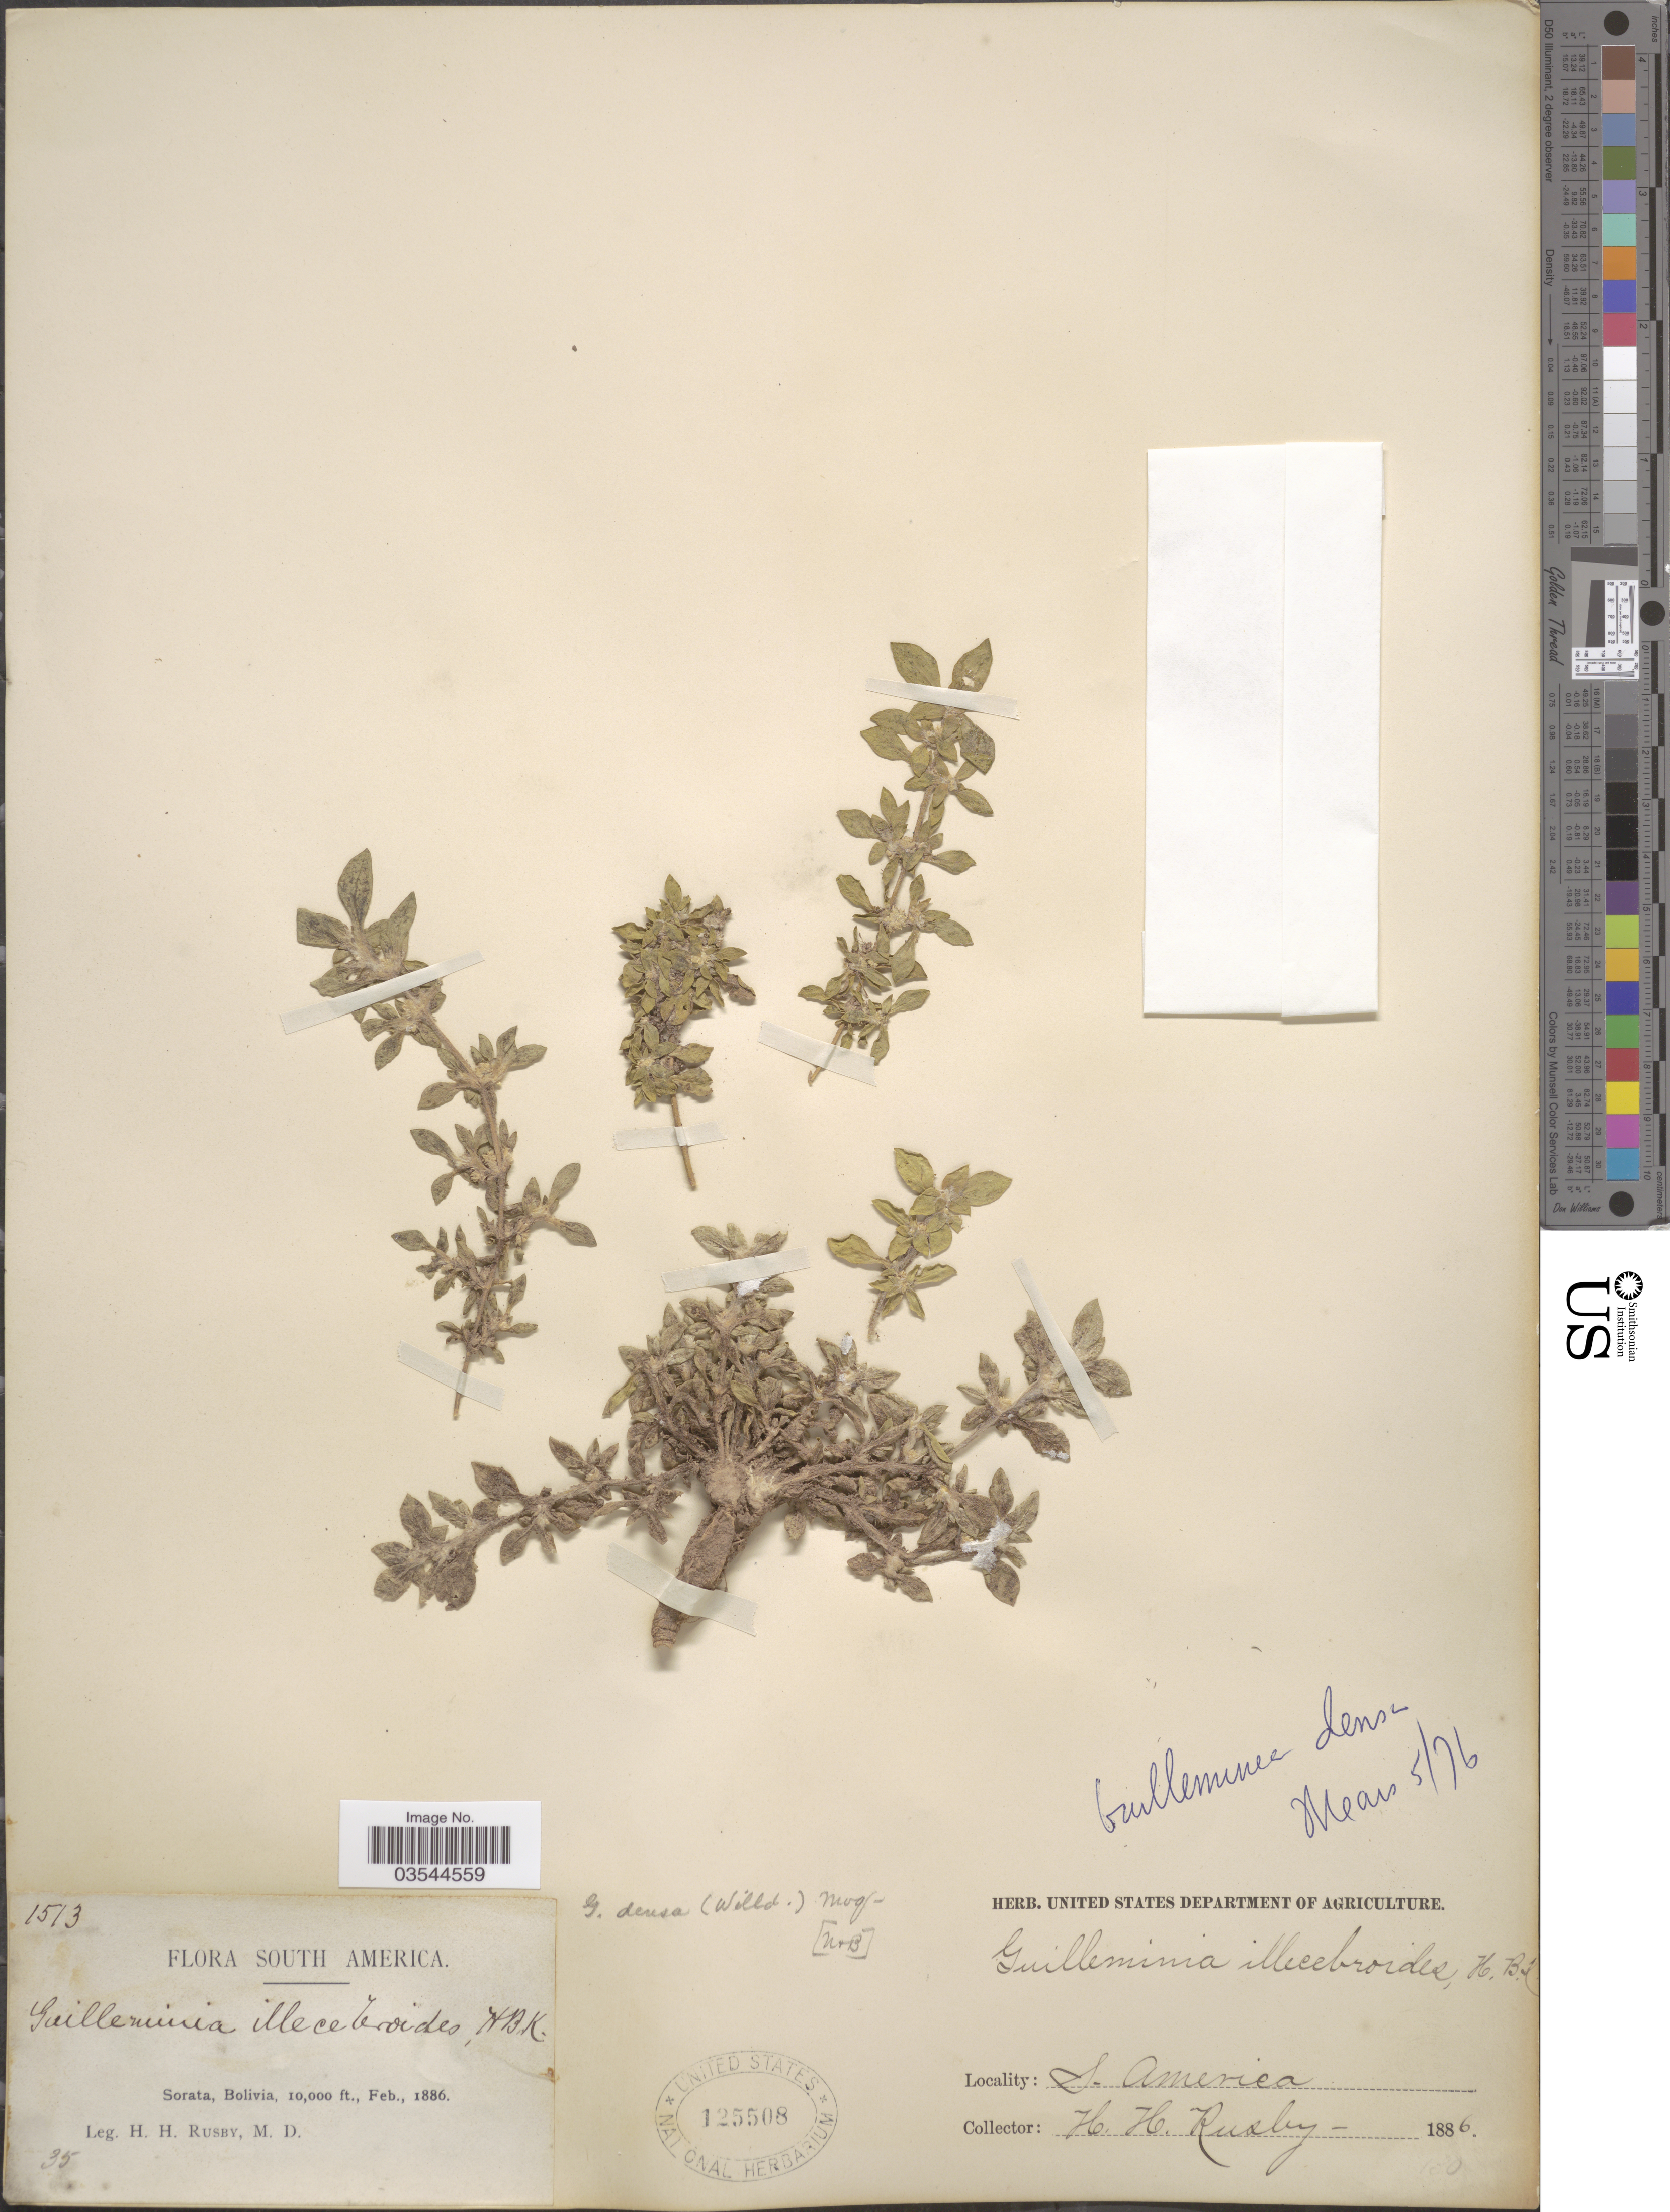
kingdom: Plantae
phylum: Tracheophyta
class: Magnoliopsida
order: Caryophyllales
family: Amaranthaceae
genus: Guilleminea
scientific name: Guilleminea densa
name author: (Humb. & Bonpl. ex Schult.) Moq.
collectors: H. H. Rusby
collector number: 1513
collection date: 1886-02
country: Bolivia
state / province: La Páz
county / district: Larecaja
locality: Sorata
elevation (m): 3048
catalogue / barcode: US 125508